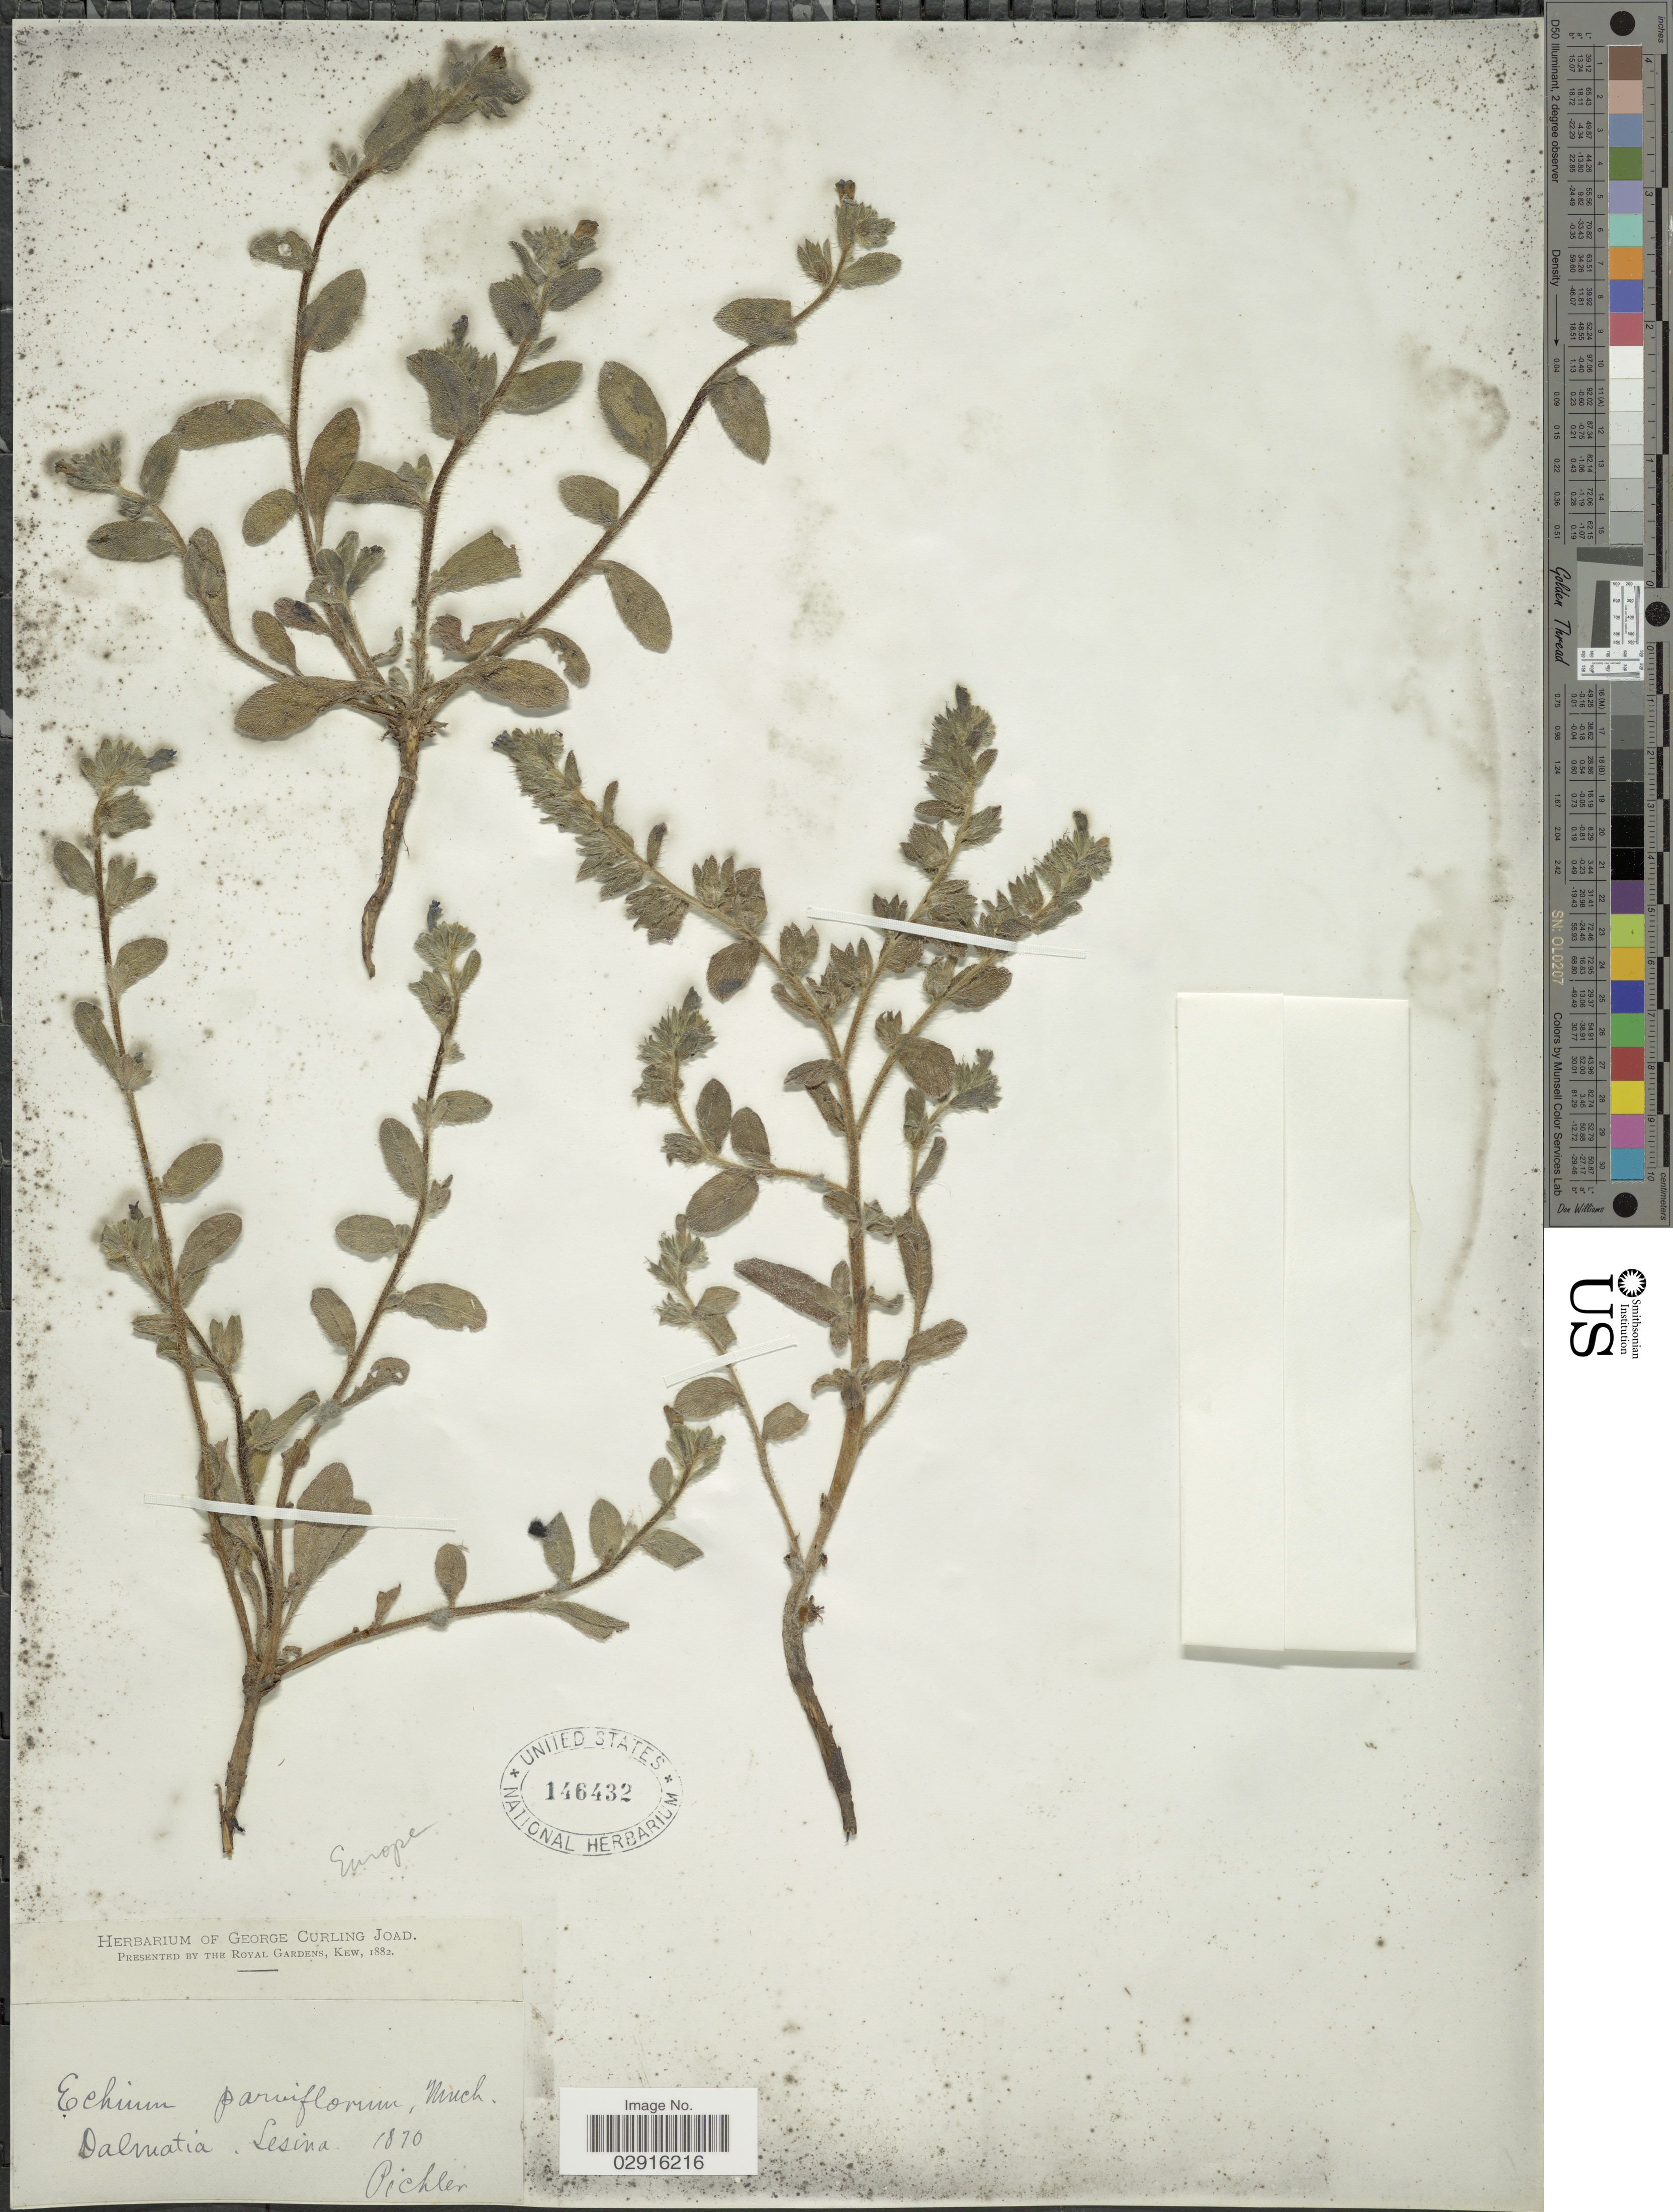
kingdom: Plantae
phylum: Tracheophyta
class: Magnoliopsida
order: Boraginales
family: Boraginaceae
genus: Echium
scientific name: Echium parviflorum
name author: Moench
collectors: Pichler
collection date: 1870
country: Croatia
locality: Dalmatia. Lesina.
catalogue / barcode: US 146432